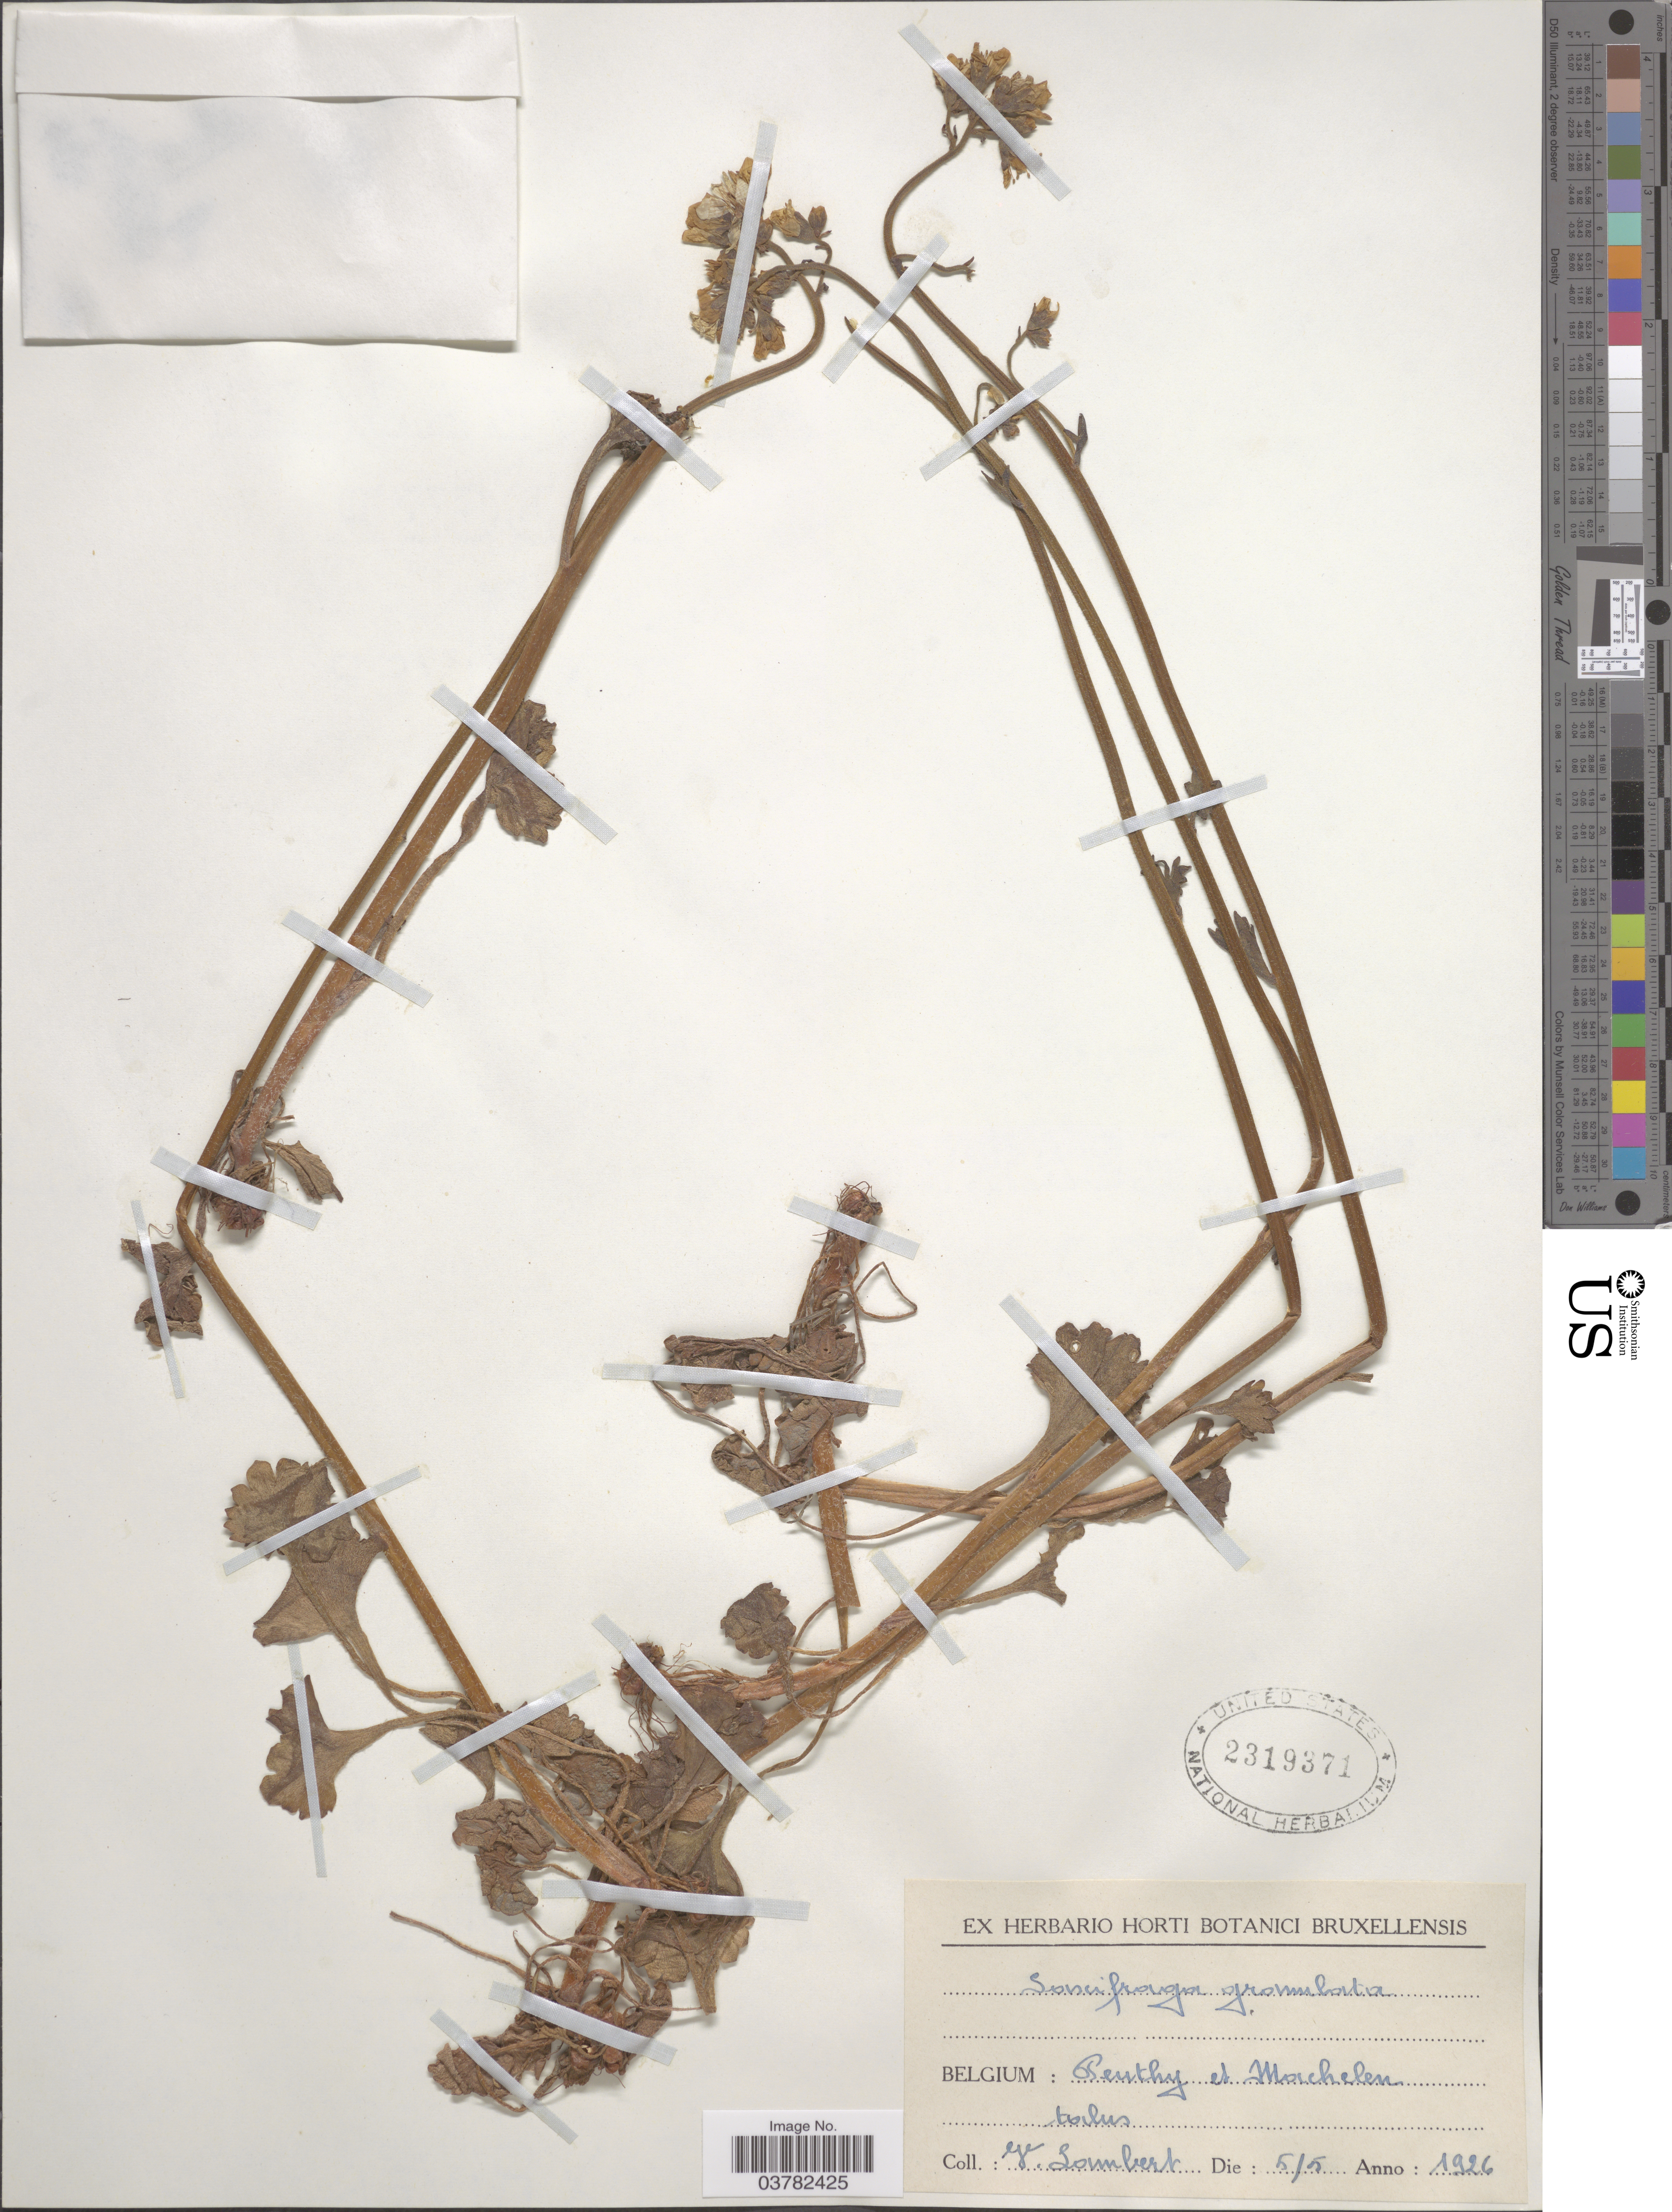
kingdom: Plantae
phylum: Tracheophyta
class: Magnoliopsida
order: Saxifragales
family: Saxifragaceae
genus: Saxifraga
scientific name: Saxifraga granulata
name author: L.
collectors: V. Lambert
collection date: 1926-05-05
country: Belgium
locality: Penthy et Machelen talus.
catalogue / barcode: US 2319371